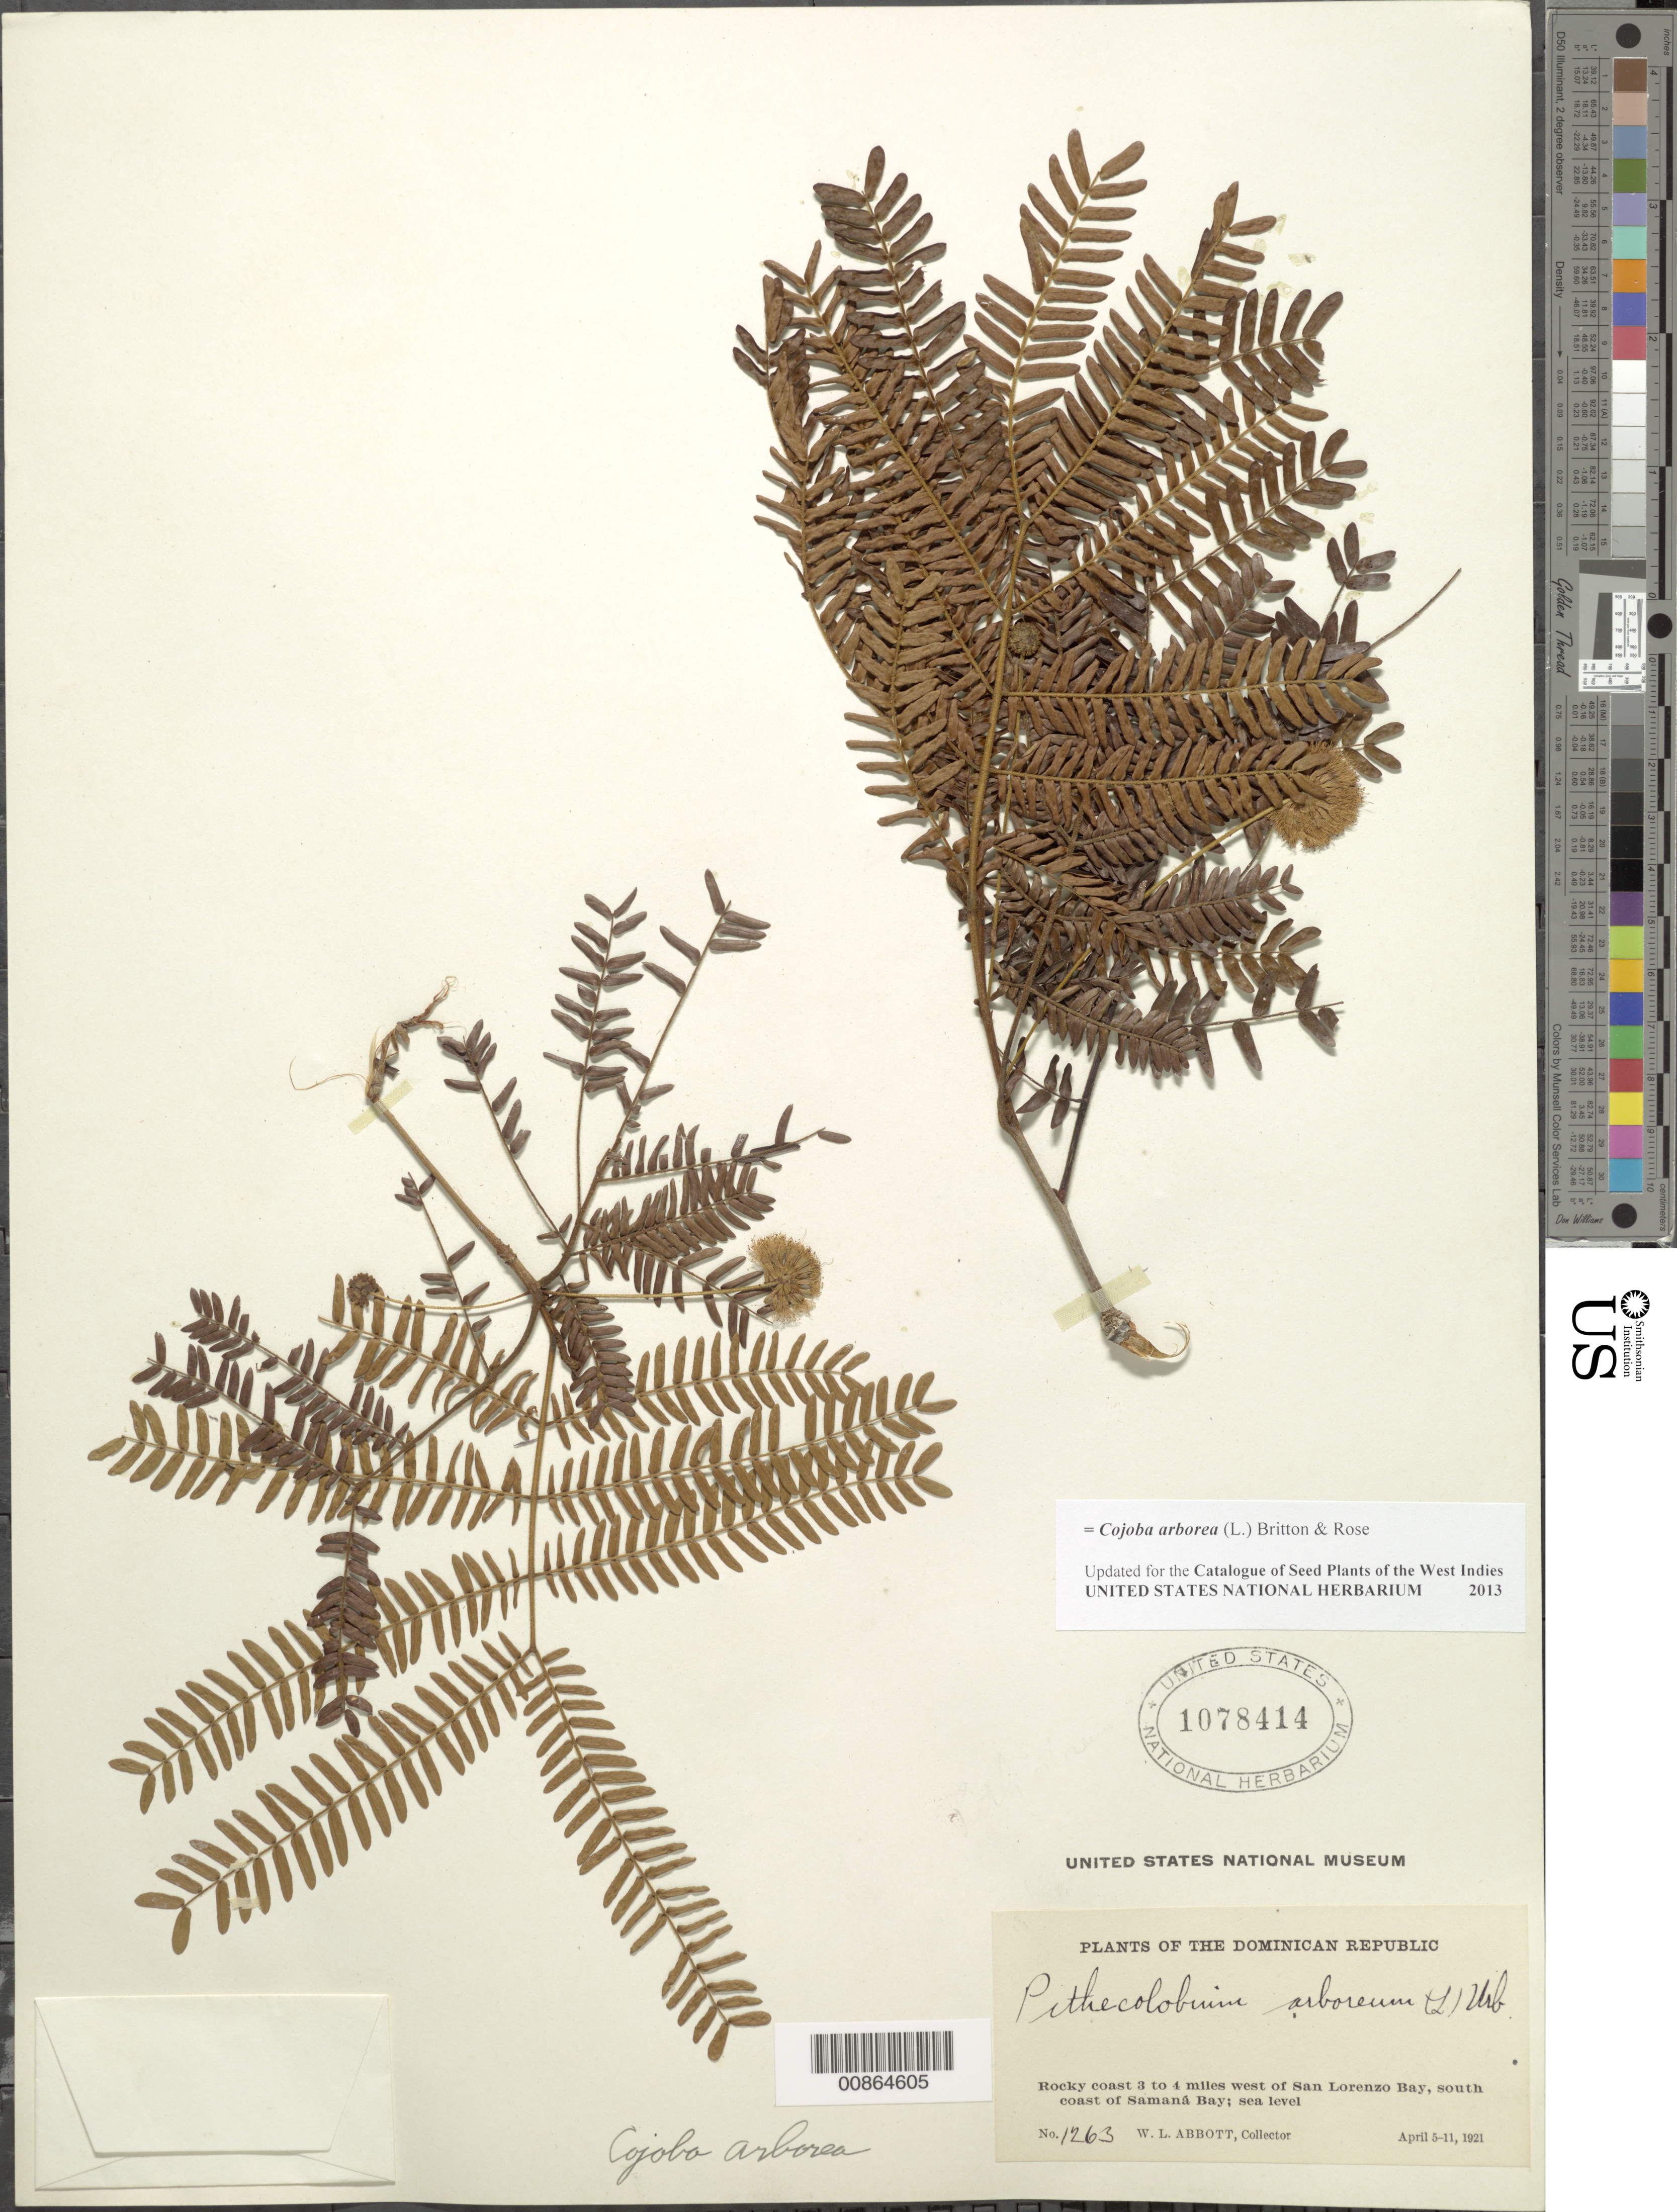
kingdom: Plantae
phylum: Tracheophyta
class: Magnoliopsida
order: Fabales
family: Fabaceae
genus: Cojoba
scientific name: Cojoba arborea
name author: (L.) Britton & Rose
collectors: W. L. Abbott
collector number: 1263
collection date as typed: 05 Apr 1921 to 11 Apr 1921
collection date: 1921-04-05/1921-04-11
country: Dominican Republic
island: Hispaniola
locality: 3 to 4 miles west of San Lorenzo Bay, south coast of Samaná Bay.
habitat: Rocky coast.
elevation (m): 0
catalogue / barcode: US 1078414